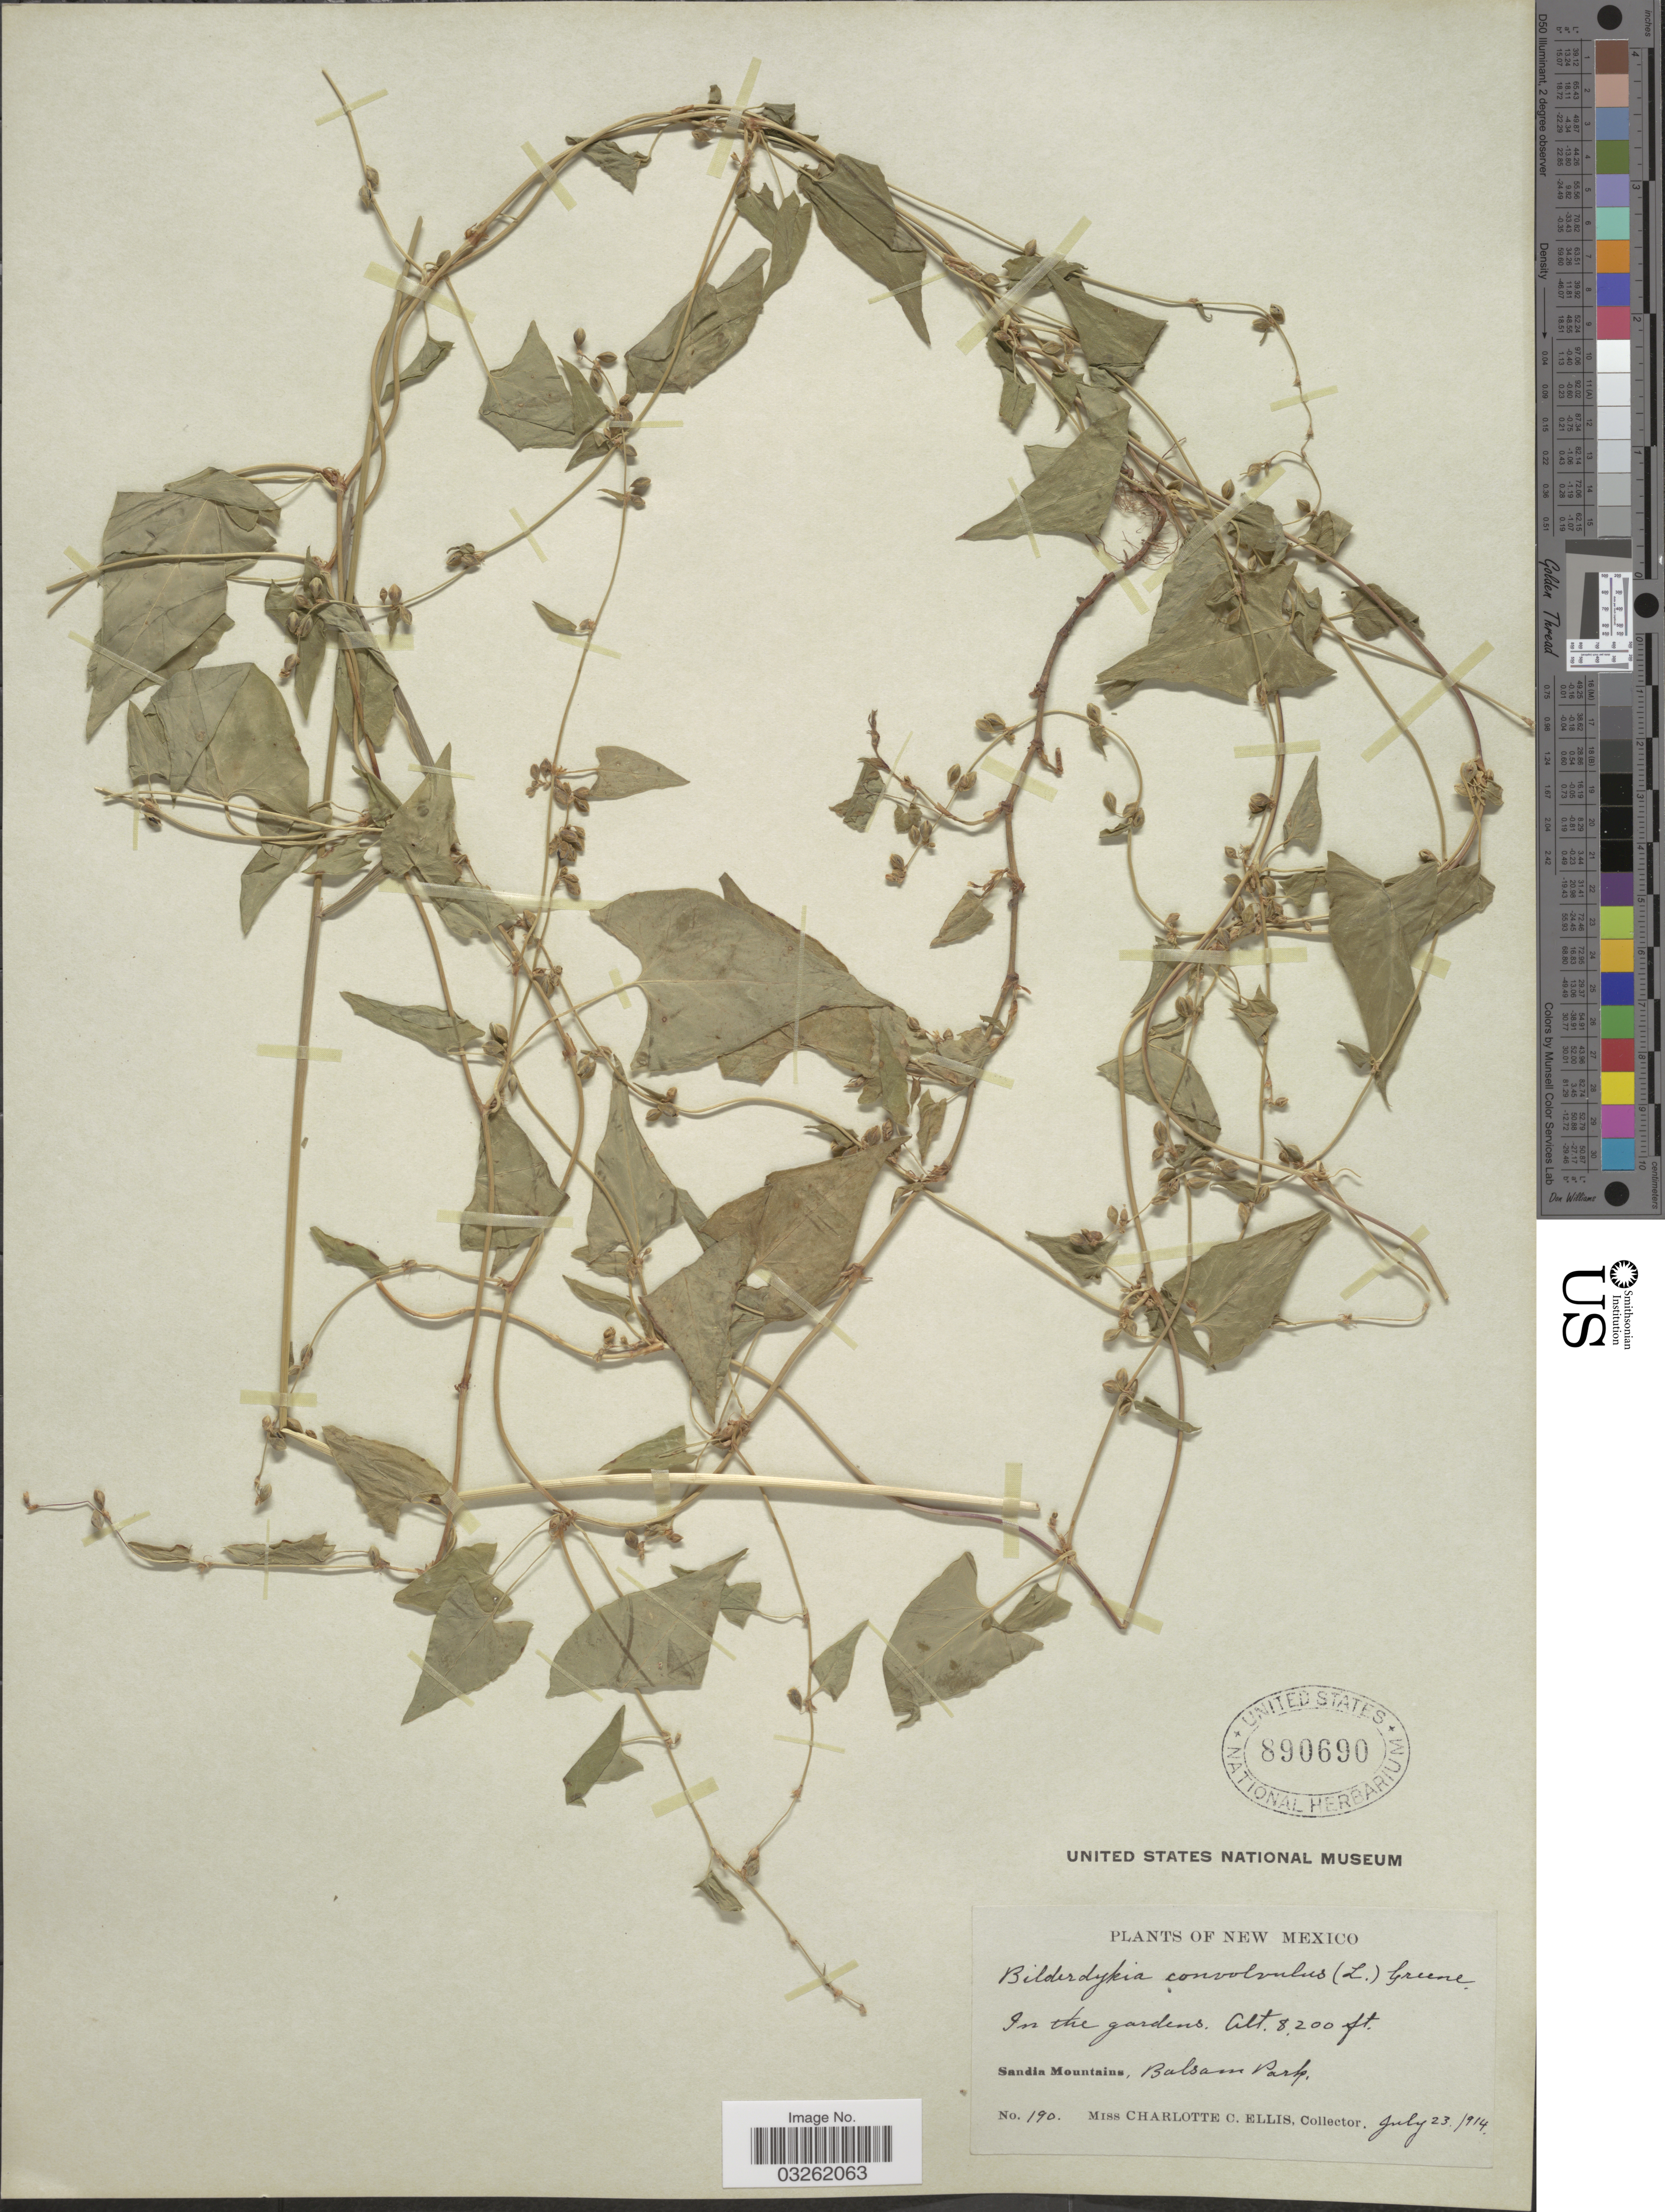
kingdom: Plantae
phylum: Tracheophyta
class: Magnoliopsida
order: Caryophyllales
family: Polygonaceae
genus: Fallopia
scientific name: Fallopia convolvulus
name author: (L.) Á. Löve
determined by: Strong, M. T., (US), Smithsonian Institution - National Museum of Natural History (UNITED STATES)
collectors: C. C. Ellis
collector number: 190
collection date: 1914-07-23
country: United States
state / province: New Mexico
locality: Sandia Mountains, Balsam Park.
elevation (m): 2499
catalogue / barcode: US 890690